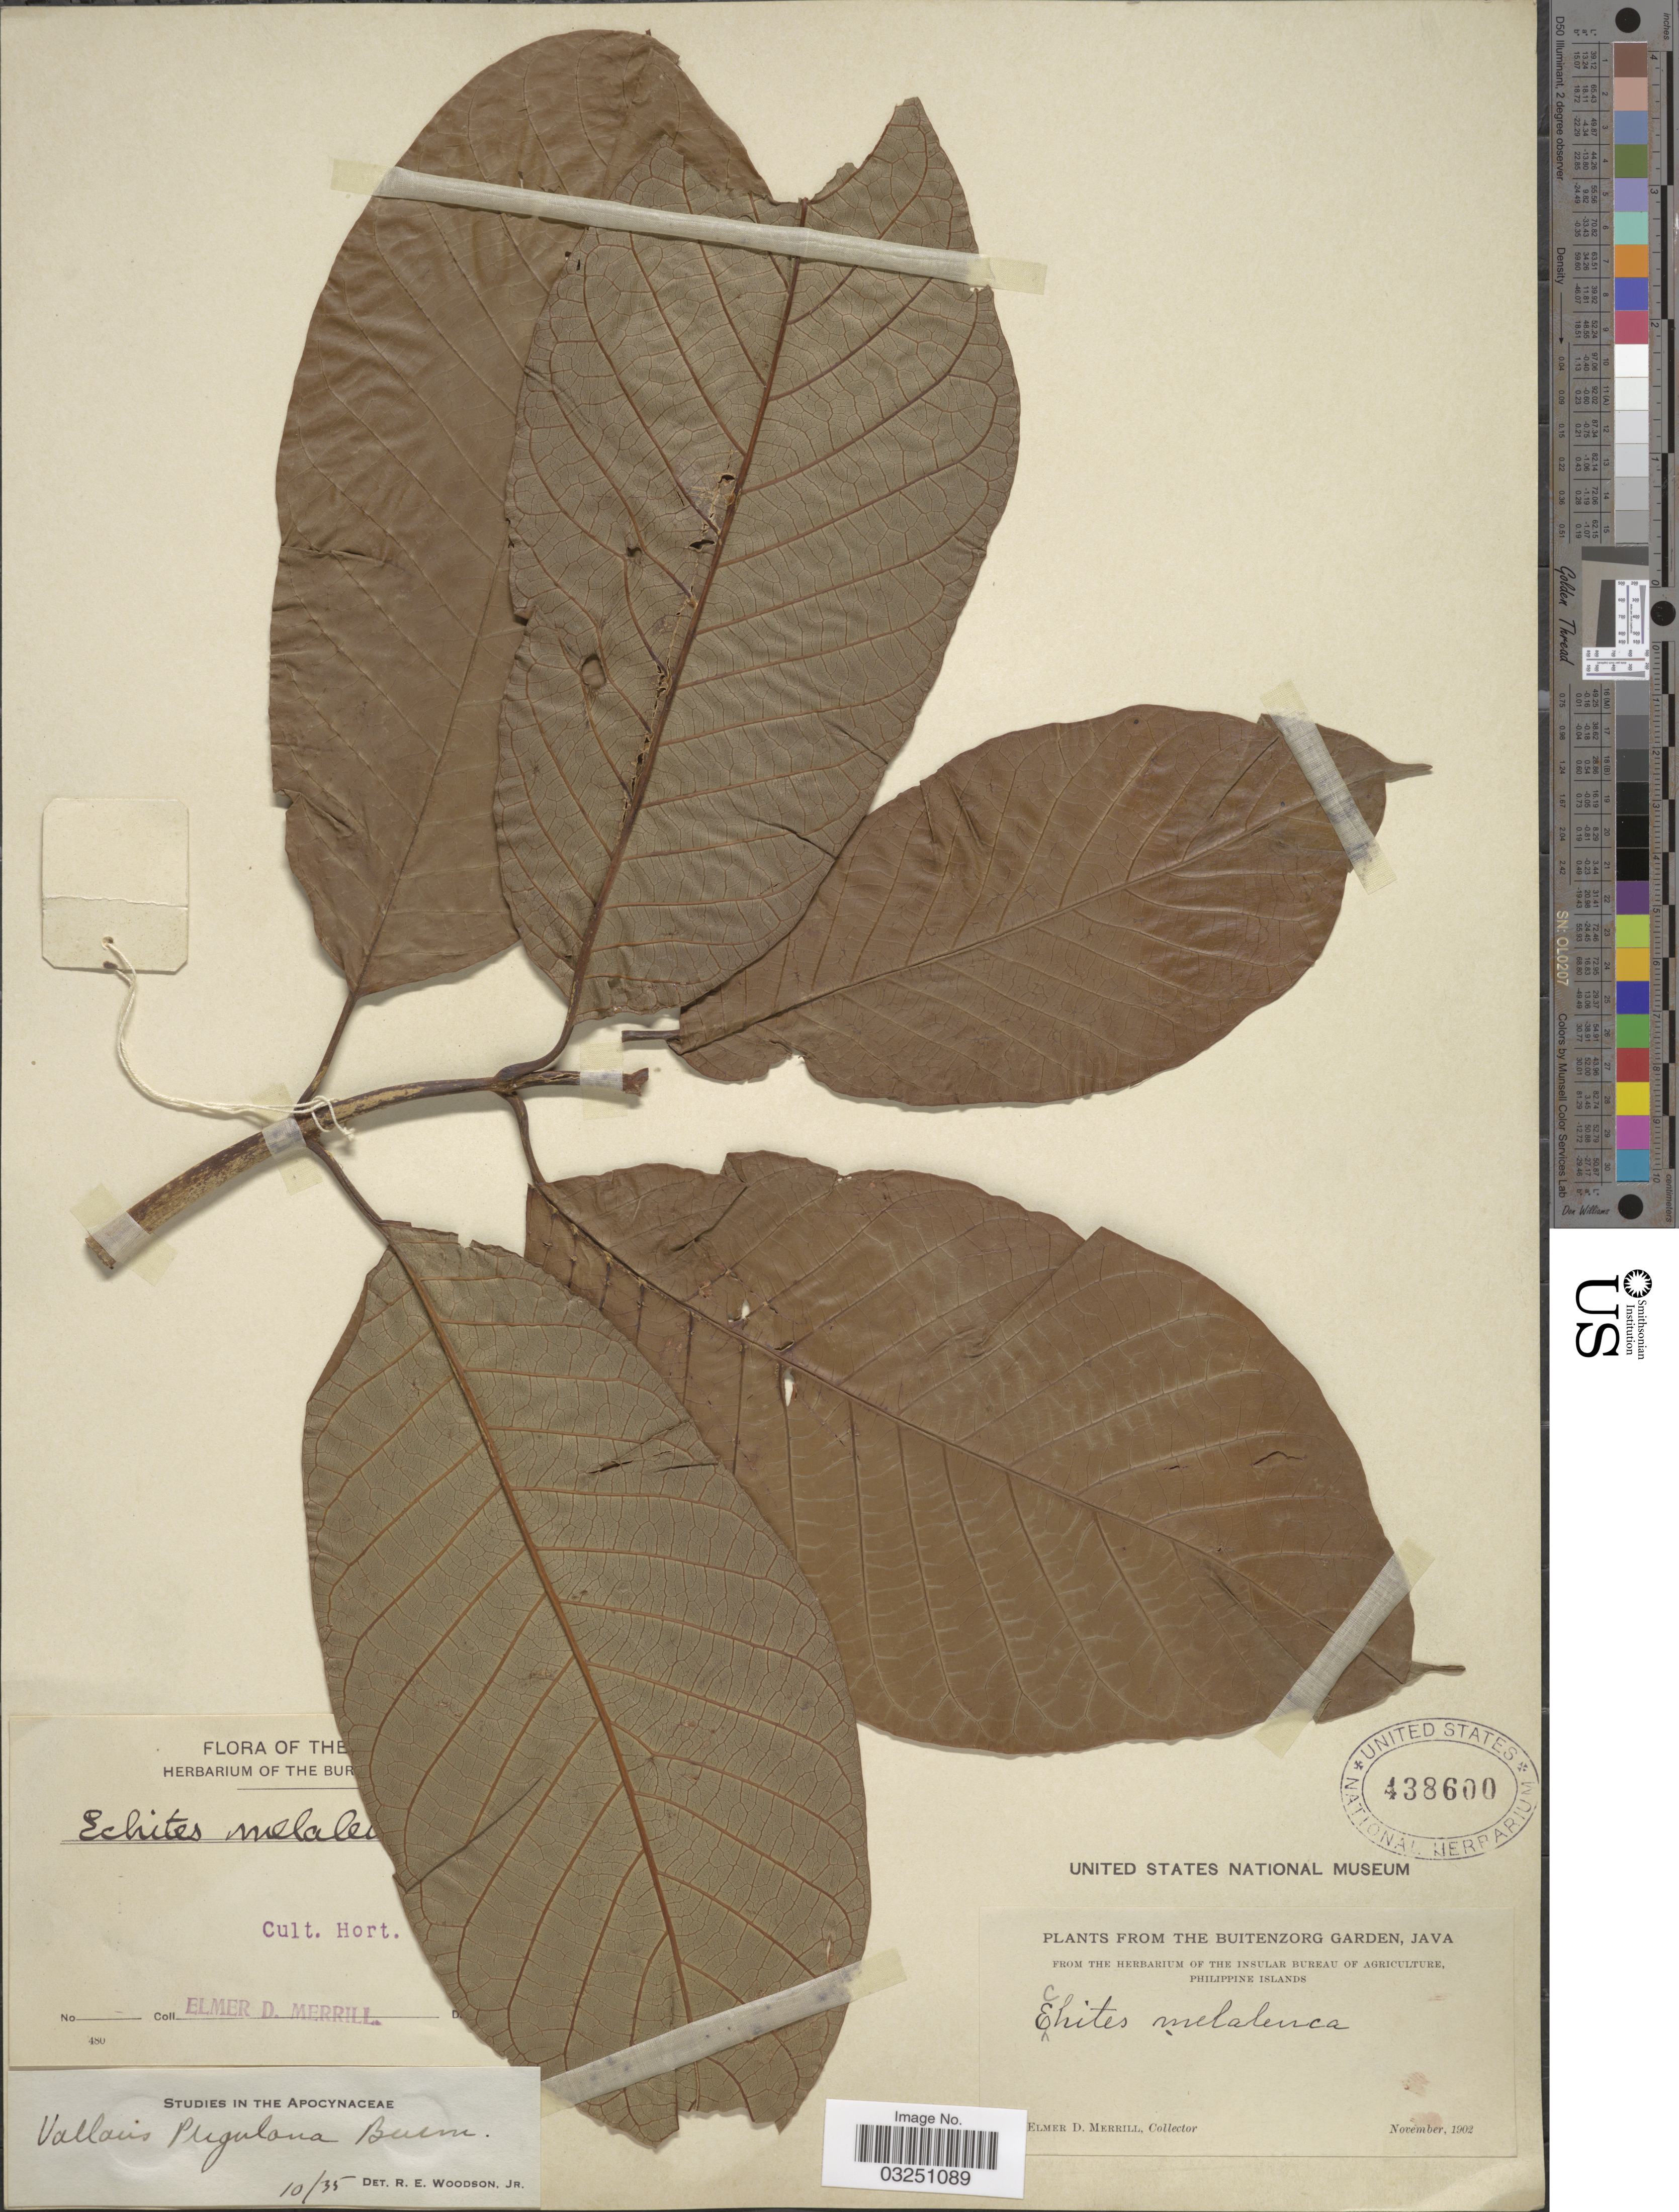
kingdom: Plantae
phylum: Tracheophyta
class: Magnoliopsida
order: Gentianales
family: Apocynaceae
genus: Vallaris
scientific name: Vallaris pergulana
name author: Burm. f.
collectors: E. D. Merrill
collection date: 1902-11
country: Indonesia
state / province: Java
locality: The Buitenzorg Garden, Cult. Hort. [illegible text].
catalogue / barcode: US 438600